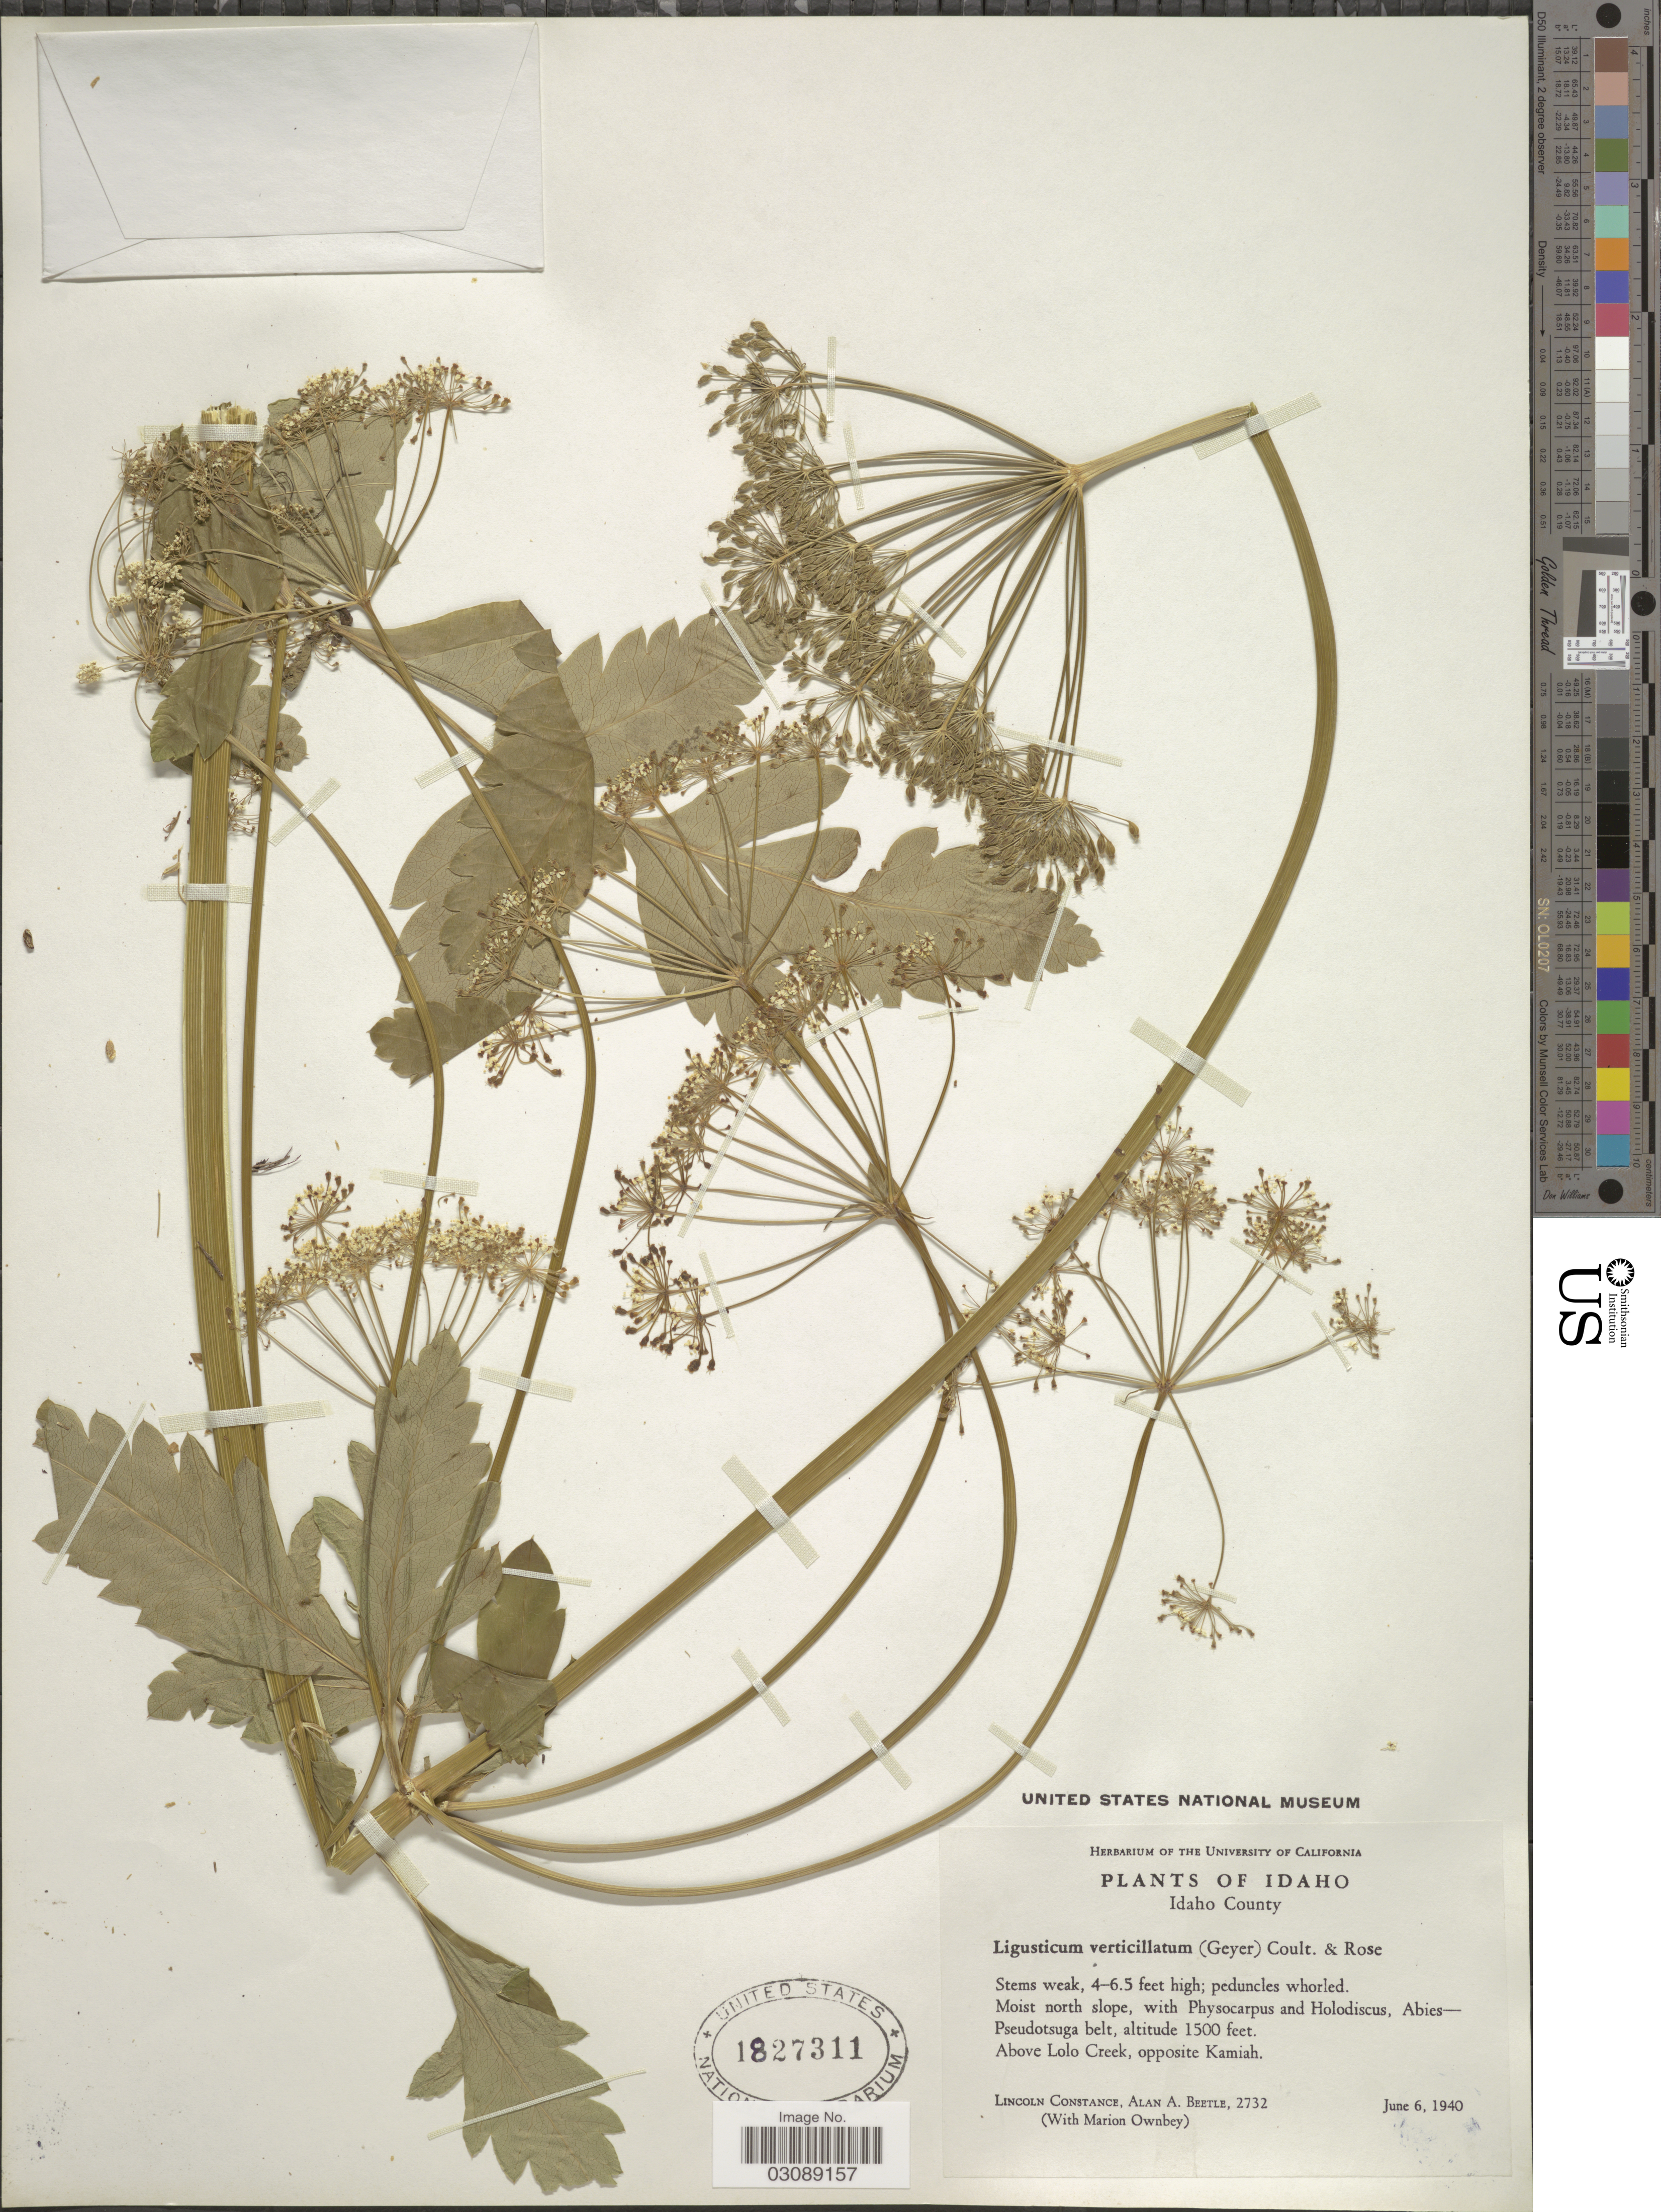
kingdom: Plantae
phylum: Tracheophyta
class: Magnoliopsida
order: Apiales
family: Apiaceae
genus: Ligusticum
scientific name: Ligusticum verticillatum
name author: (Hook.) J.M. Coult. & Rose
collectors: L. Constance, A. A. Beetle & M. Ownbey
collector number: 2732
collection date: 1940-06-06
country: United States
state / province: Idaho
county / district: Idaho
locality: Abies-Pseudotsuga belt, Above Lolo Creek, opposite Kamiah.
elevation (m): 457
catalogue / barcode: US 1827311